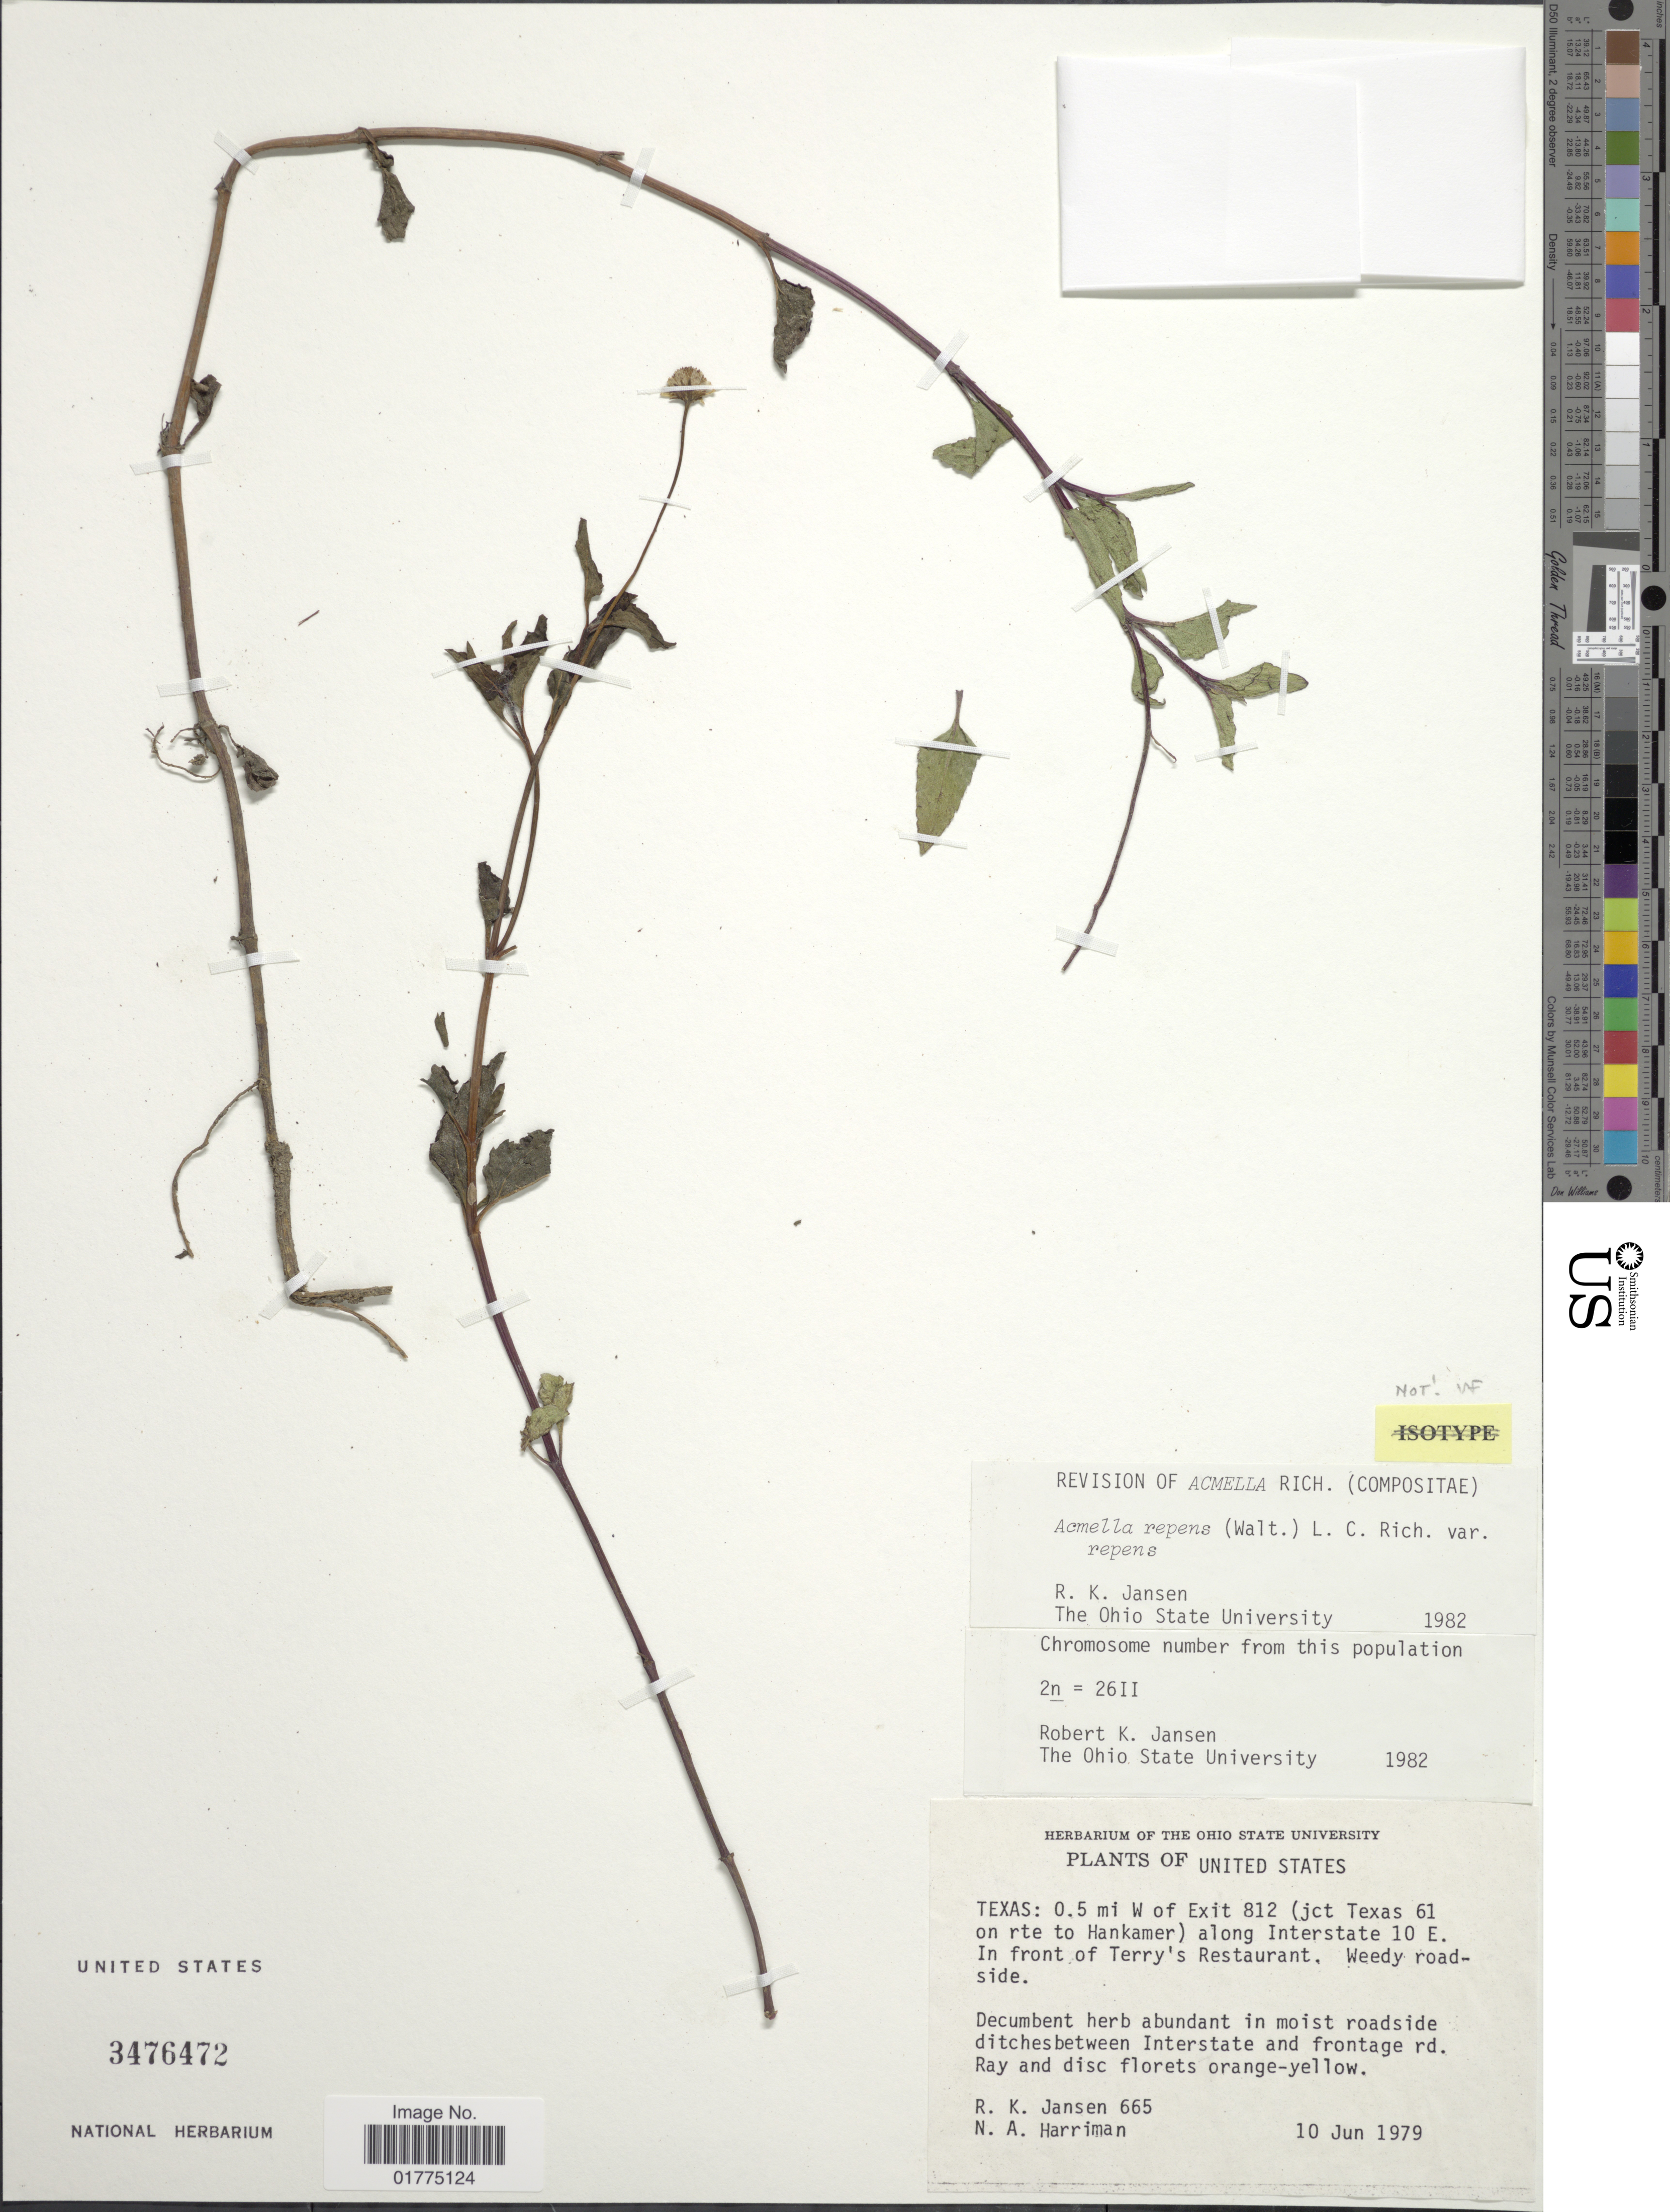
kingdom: Plantae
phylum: Tracheophyta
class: Magnoliopsida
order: Asterales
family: Asteraceae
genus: Acmella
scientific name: Acmella repens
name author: (Walter) Rich.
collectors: R. K. Jansen & N. A. Harriman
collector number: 665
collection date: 1979-06-10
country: United States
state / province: Texas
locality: Texas: 0.5 mi W of Exit 812 (jct Texas 61 on rte to Hankamer) along Interstate 10 E. In front of Terry's Restaurant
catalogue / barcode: US 3476472